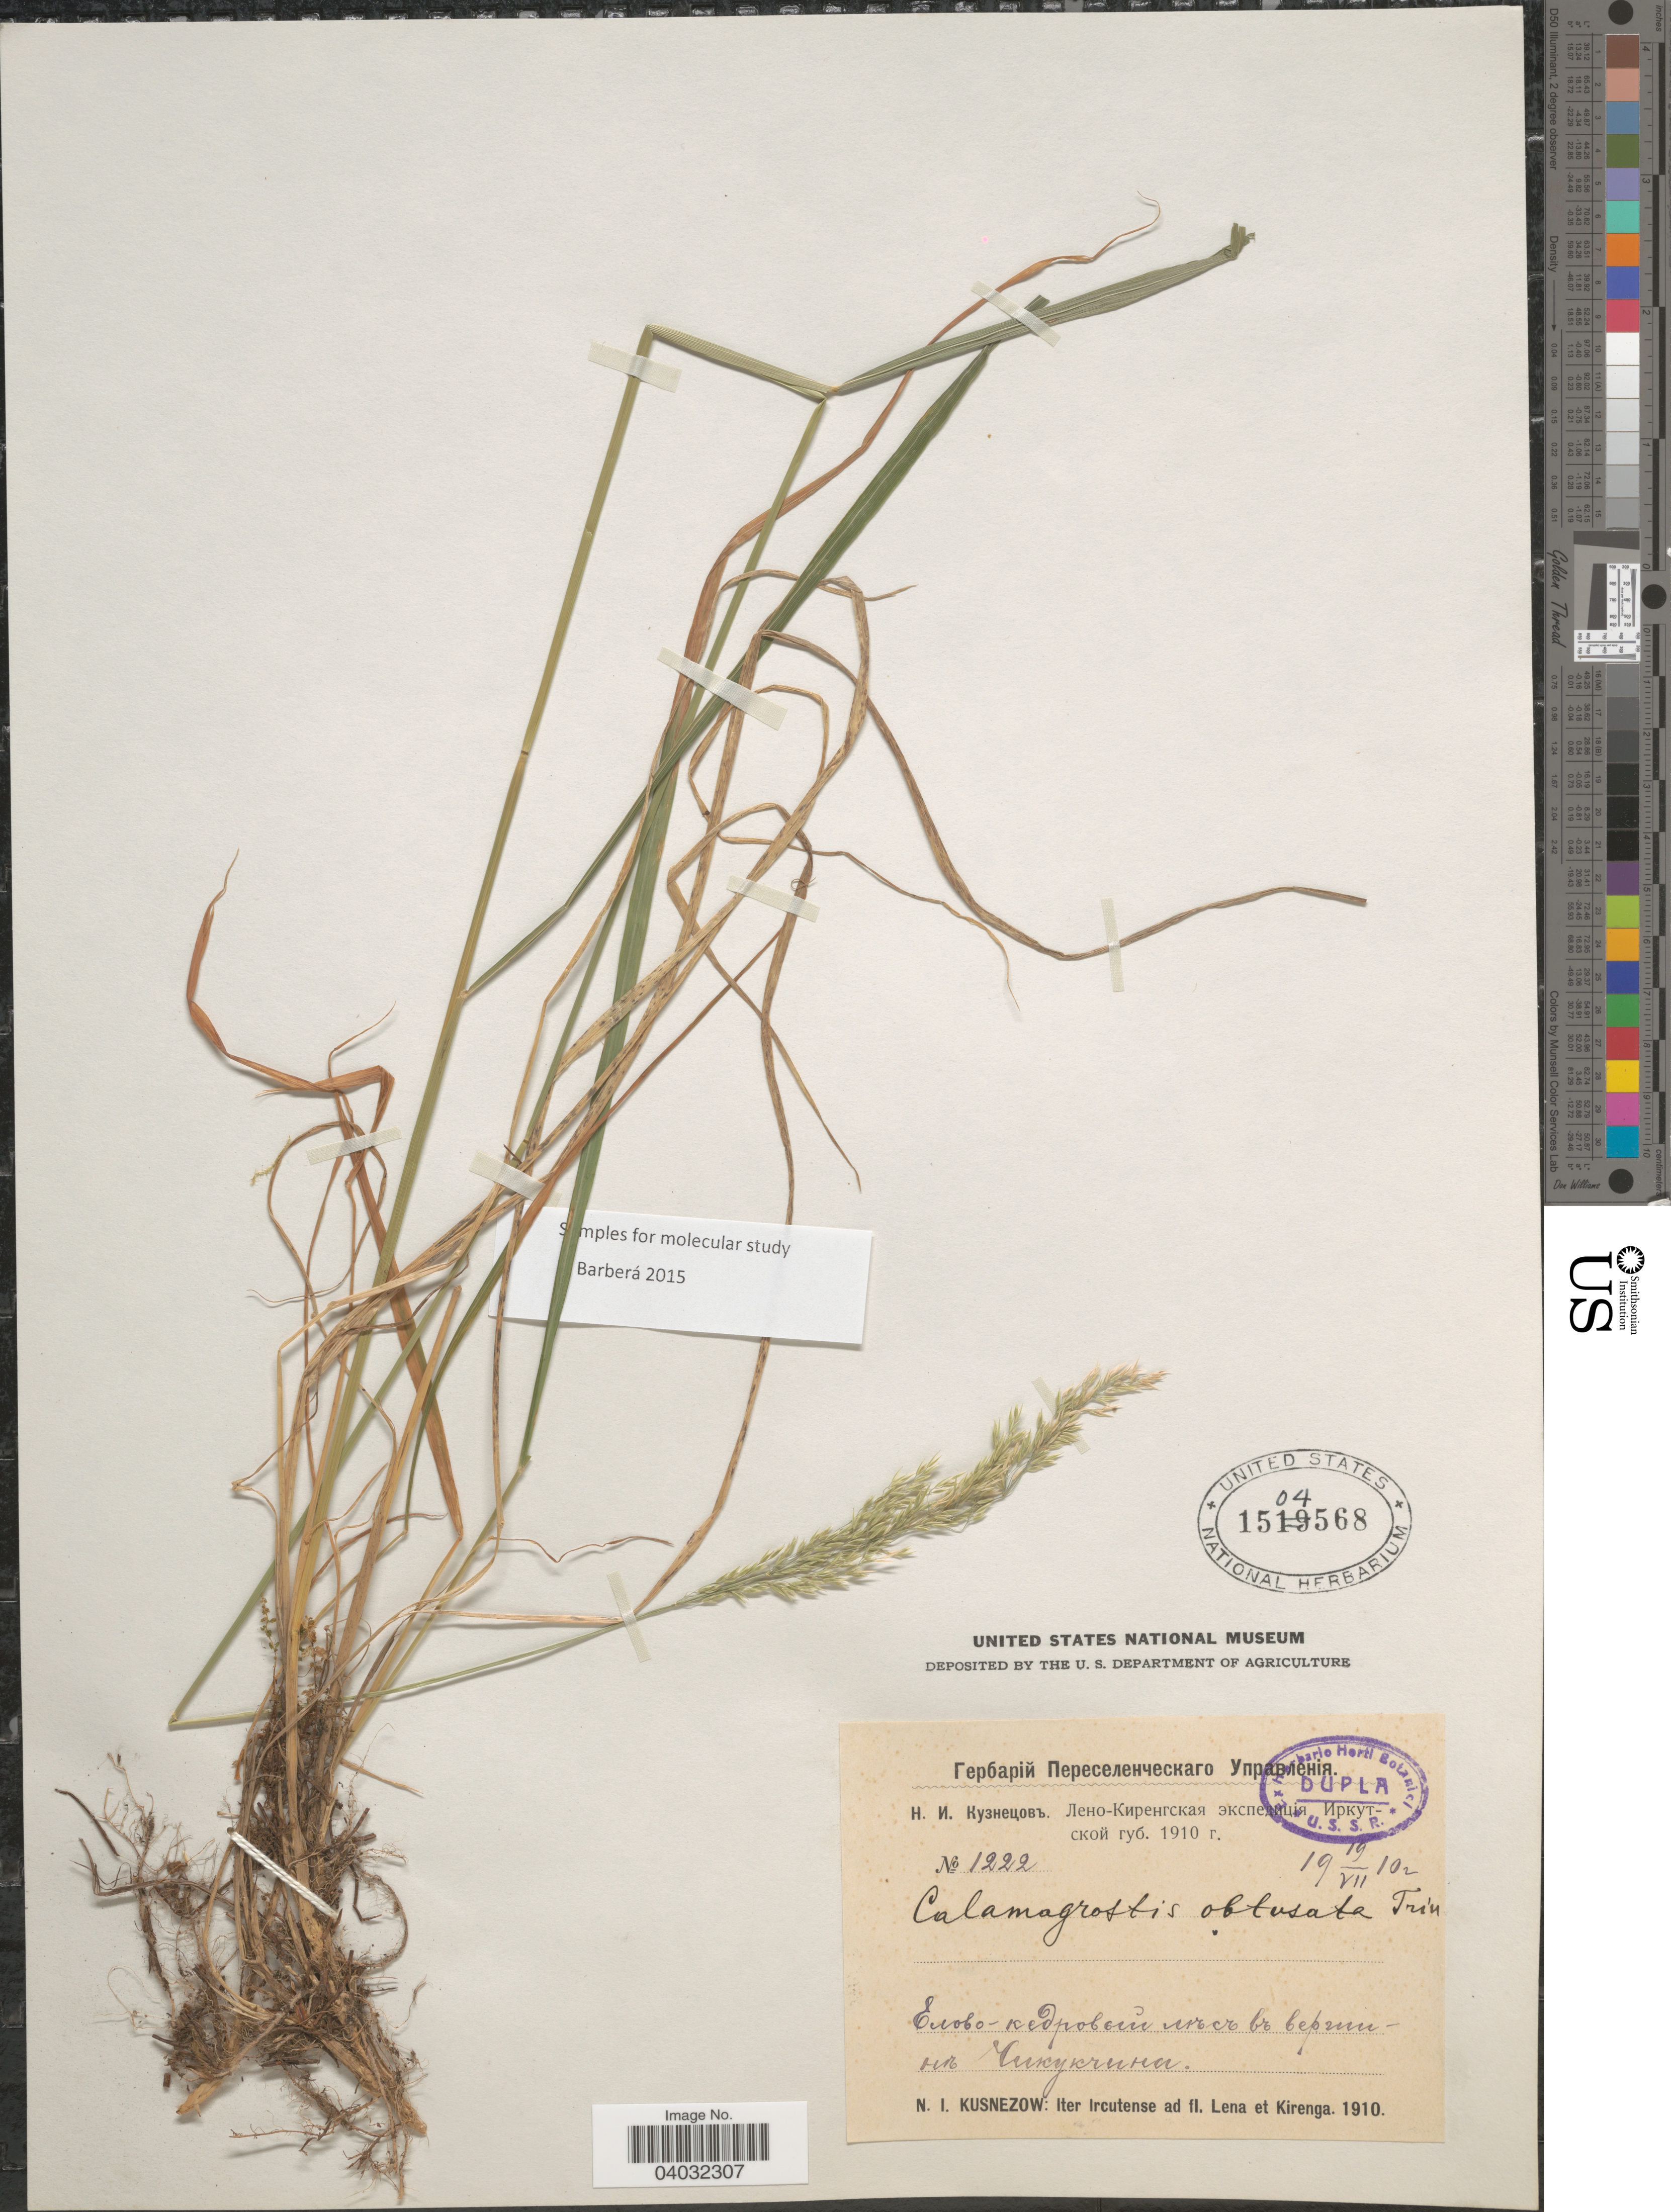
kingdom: Plantae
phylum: Tracheophyta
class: Liliopsida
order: Poales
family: Poaceae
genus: Calamagrostis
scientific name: Calamagrostis obtusata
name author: Trin.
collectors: N. Kusnezow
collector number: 1222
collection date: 1910-07-19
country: Russian Federation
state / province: Irkutsk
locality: Iter Ircutense ad fl. Lena et Kirenga. Chikukchin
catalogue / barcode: US 1504568